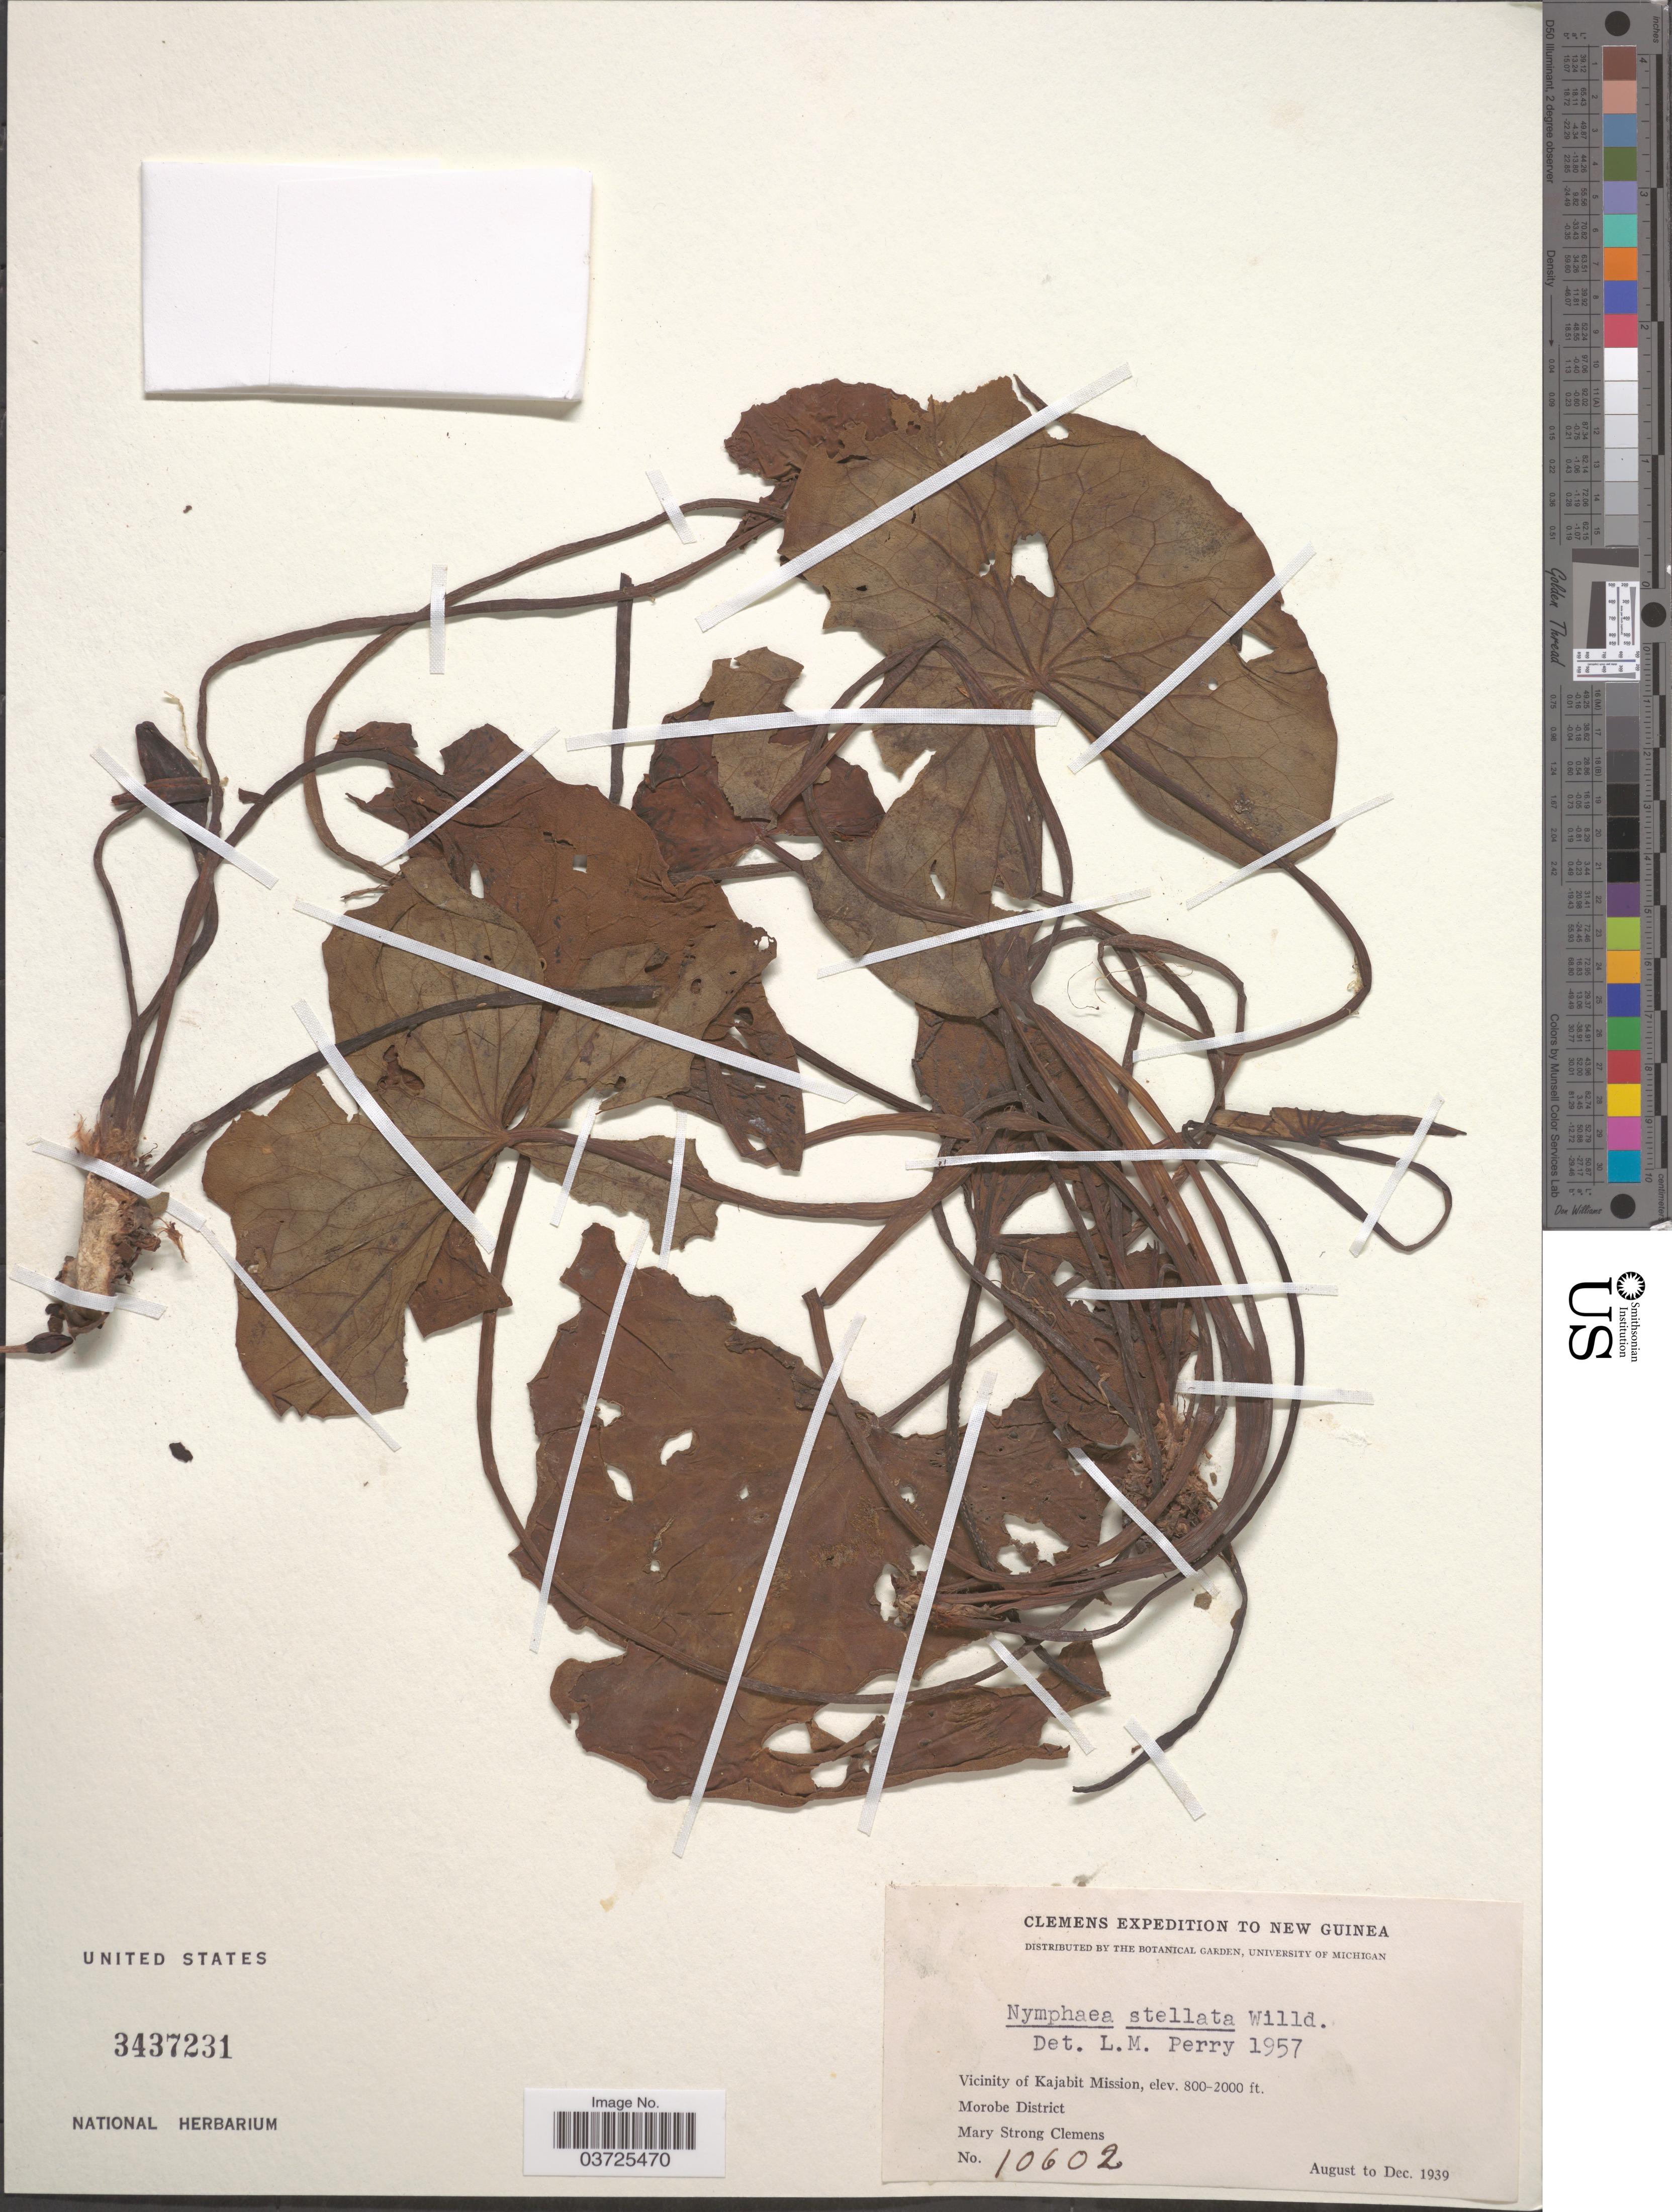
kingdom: Plantae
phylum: Tracheophyta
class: Magnoliopsida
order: Nymphaeales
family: Nymphaeaceae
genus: Nymphaea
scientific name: Nymphaea stellata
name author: Willd.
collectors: M. S. Clemens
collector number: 10602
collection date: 1939-08/1939-12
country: Papua New Guinea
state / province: Morobe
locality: New Guinea. Vicinity of Kajabit Mission. Morobe District.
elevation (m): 244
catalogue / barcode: US 3437231